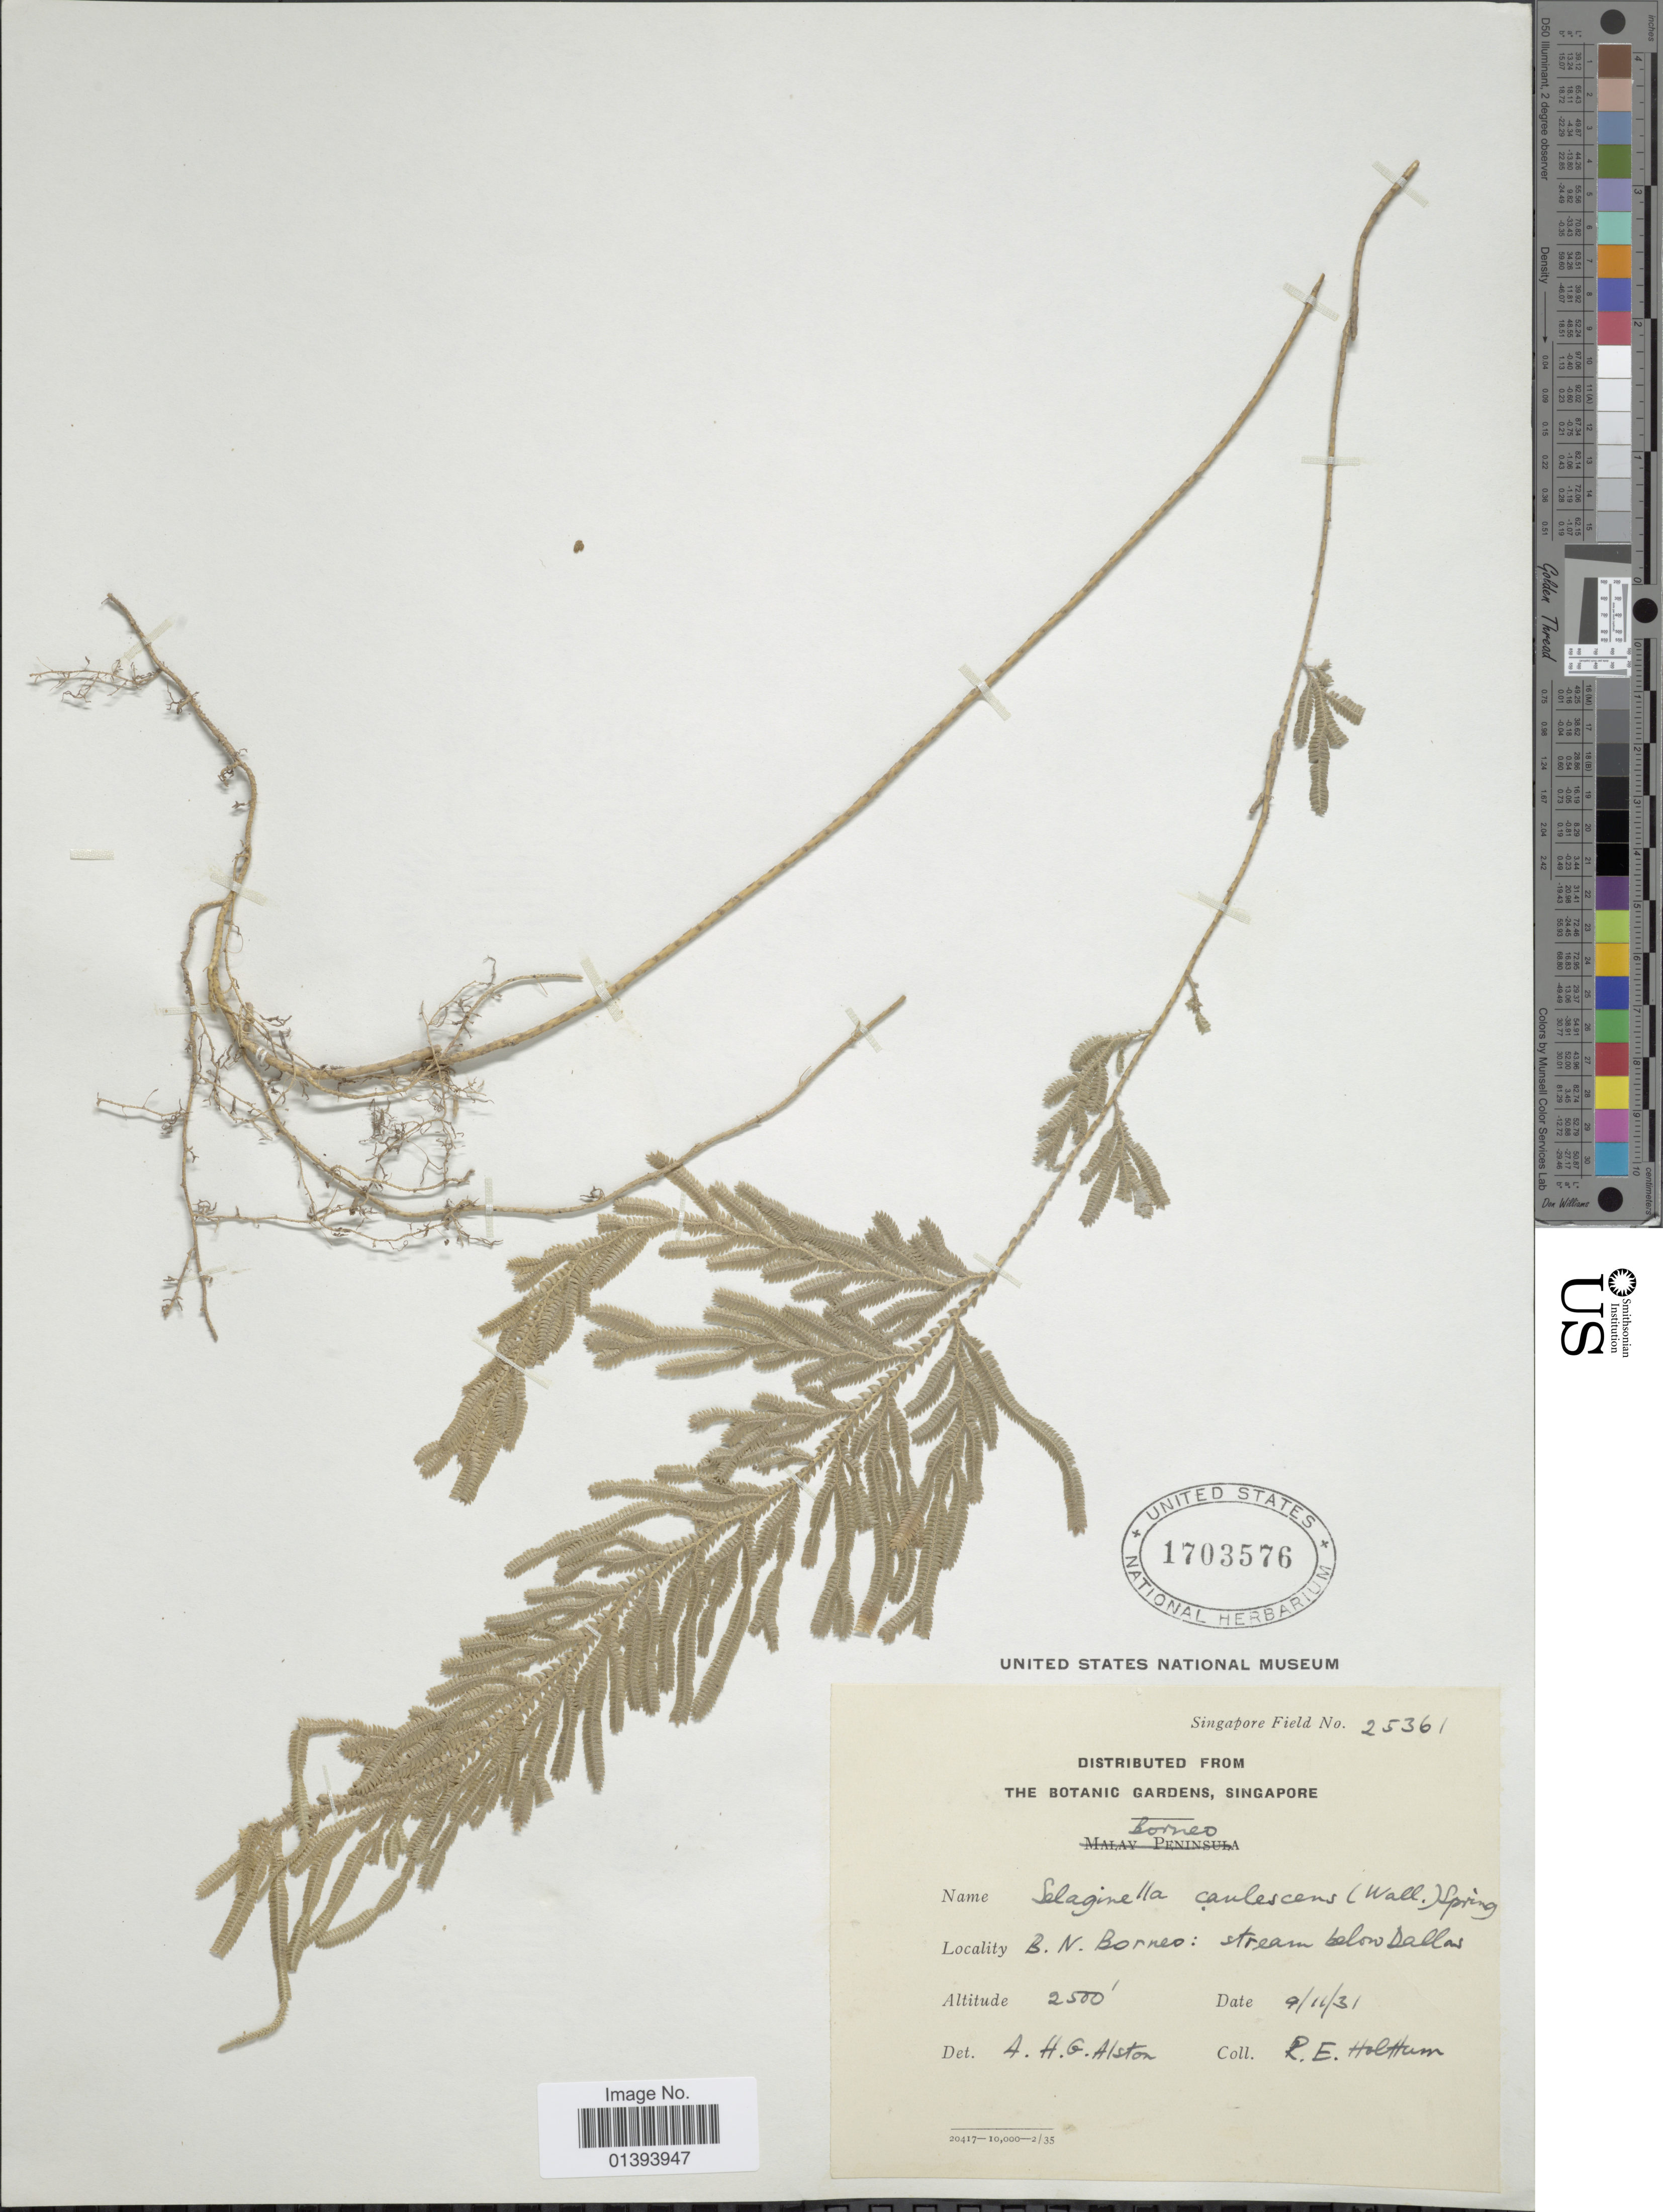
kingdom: Plantae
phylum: Tracheophyta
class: Lycopodiopsida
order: Selaginellales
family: Selaginellaceae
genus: Selaginella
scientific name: Selaginella involvens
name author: (Sw.) Spring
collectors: R. E. Holttum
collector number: Singapore Field 25361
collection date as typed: Transcribed d/m/y: 9/11/31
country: Malaysia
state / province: Sabah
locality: Borneo, B. N. Borneo: Stream below Dallas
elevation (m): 762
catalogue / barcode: US 1703576